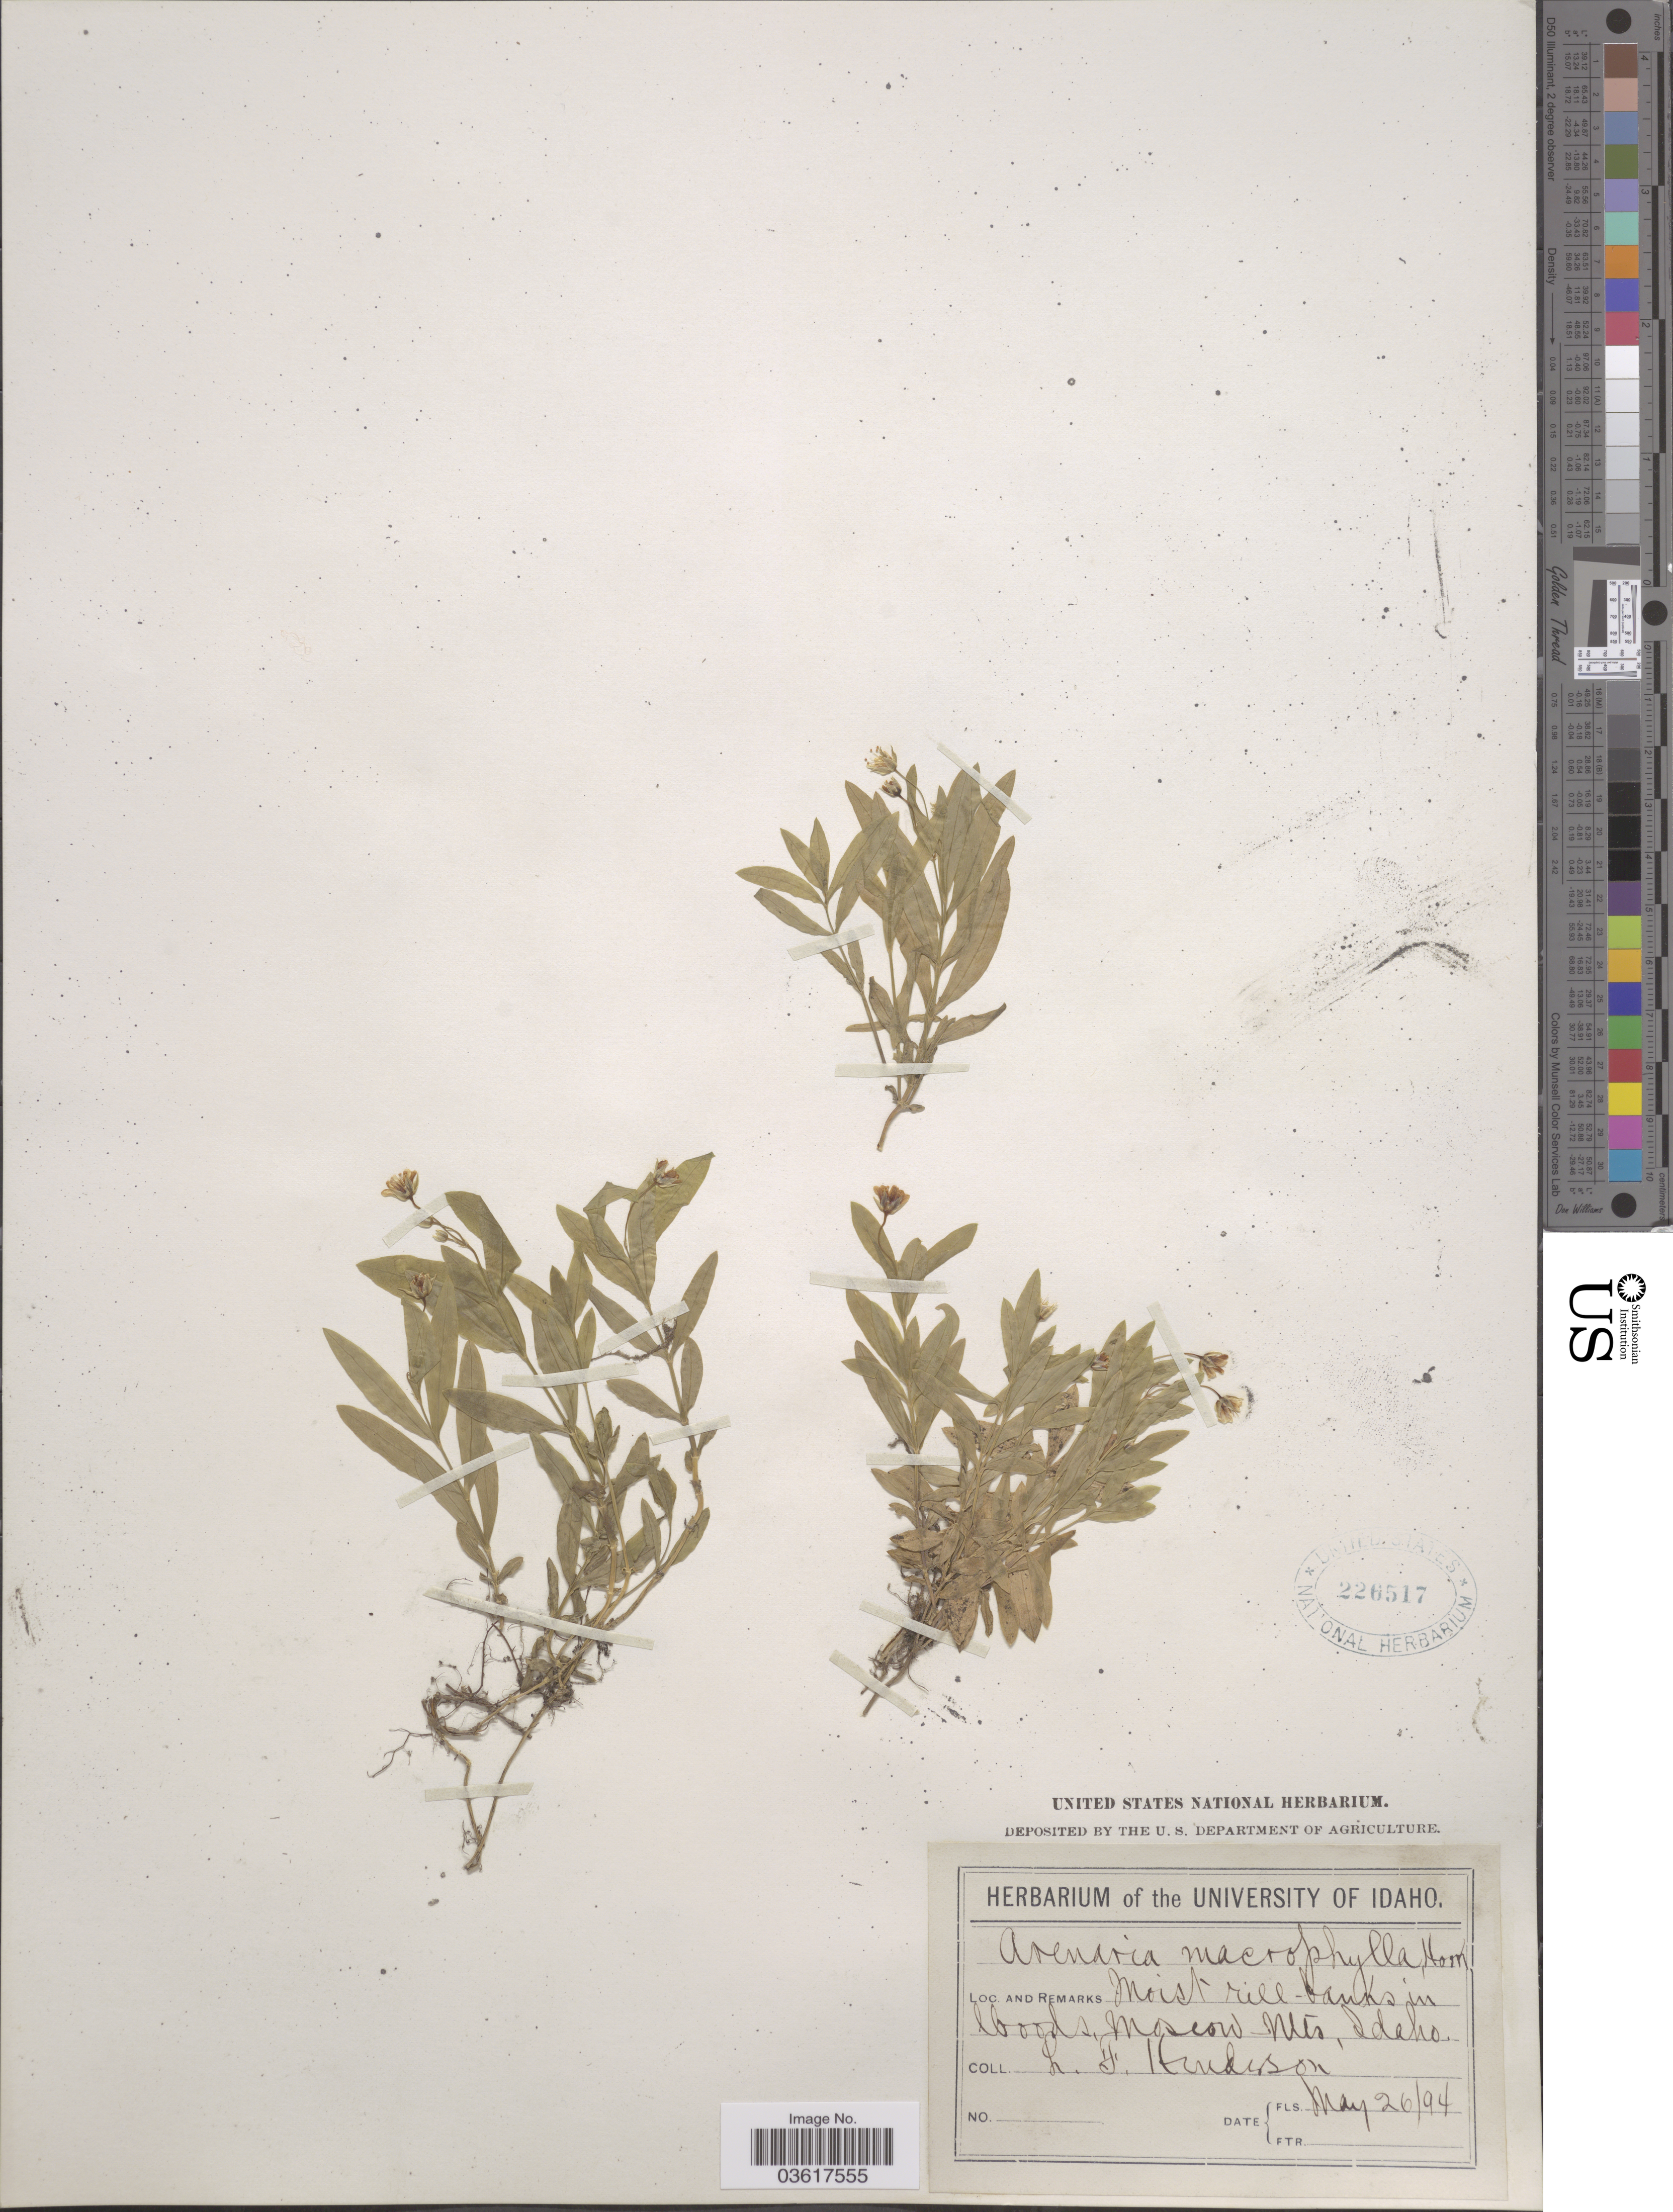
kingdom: Plantae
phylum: Tracheophyta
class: Magnoliopsida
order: Caryophyllales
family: Caryophyllaceae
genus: Moehringia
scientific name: Moehringia macrophylla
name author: (Hook.) Fenzl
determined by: Strong, Mark T., (BOT), Smithsonian Institution - National Museum of Natural History (UNITED STATES)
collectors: L. Henderson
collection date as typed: Transcribed d/m/y: 26/5/94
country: United States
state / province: Idaho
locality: Moist rill-banks in woods, Moscow Mts.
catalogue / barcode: US 226517